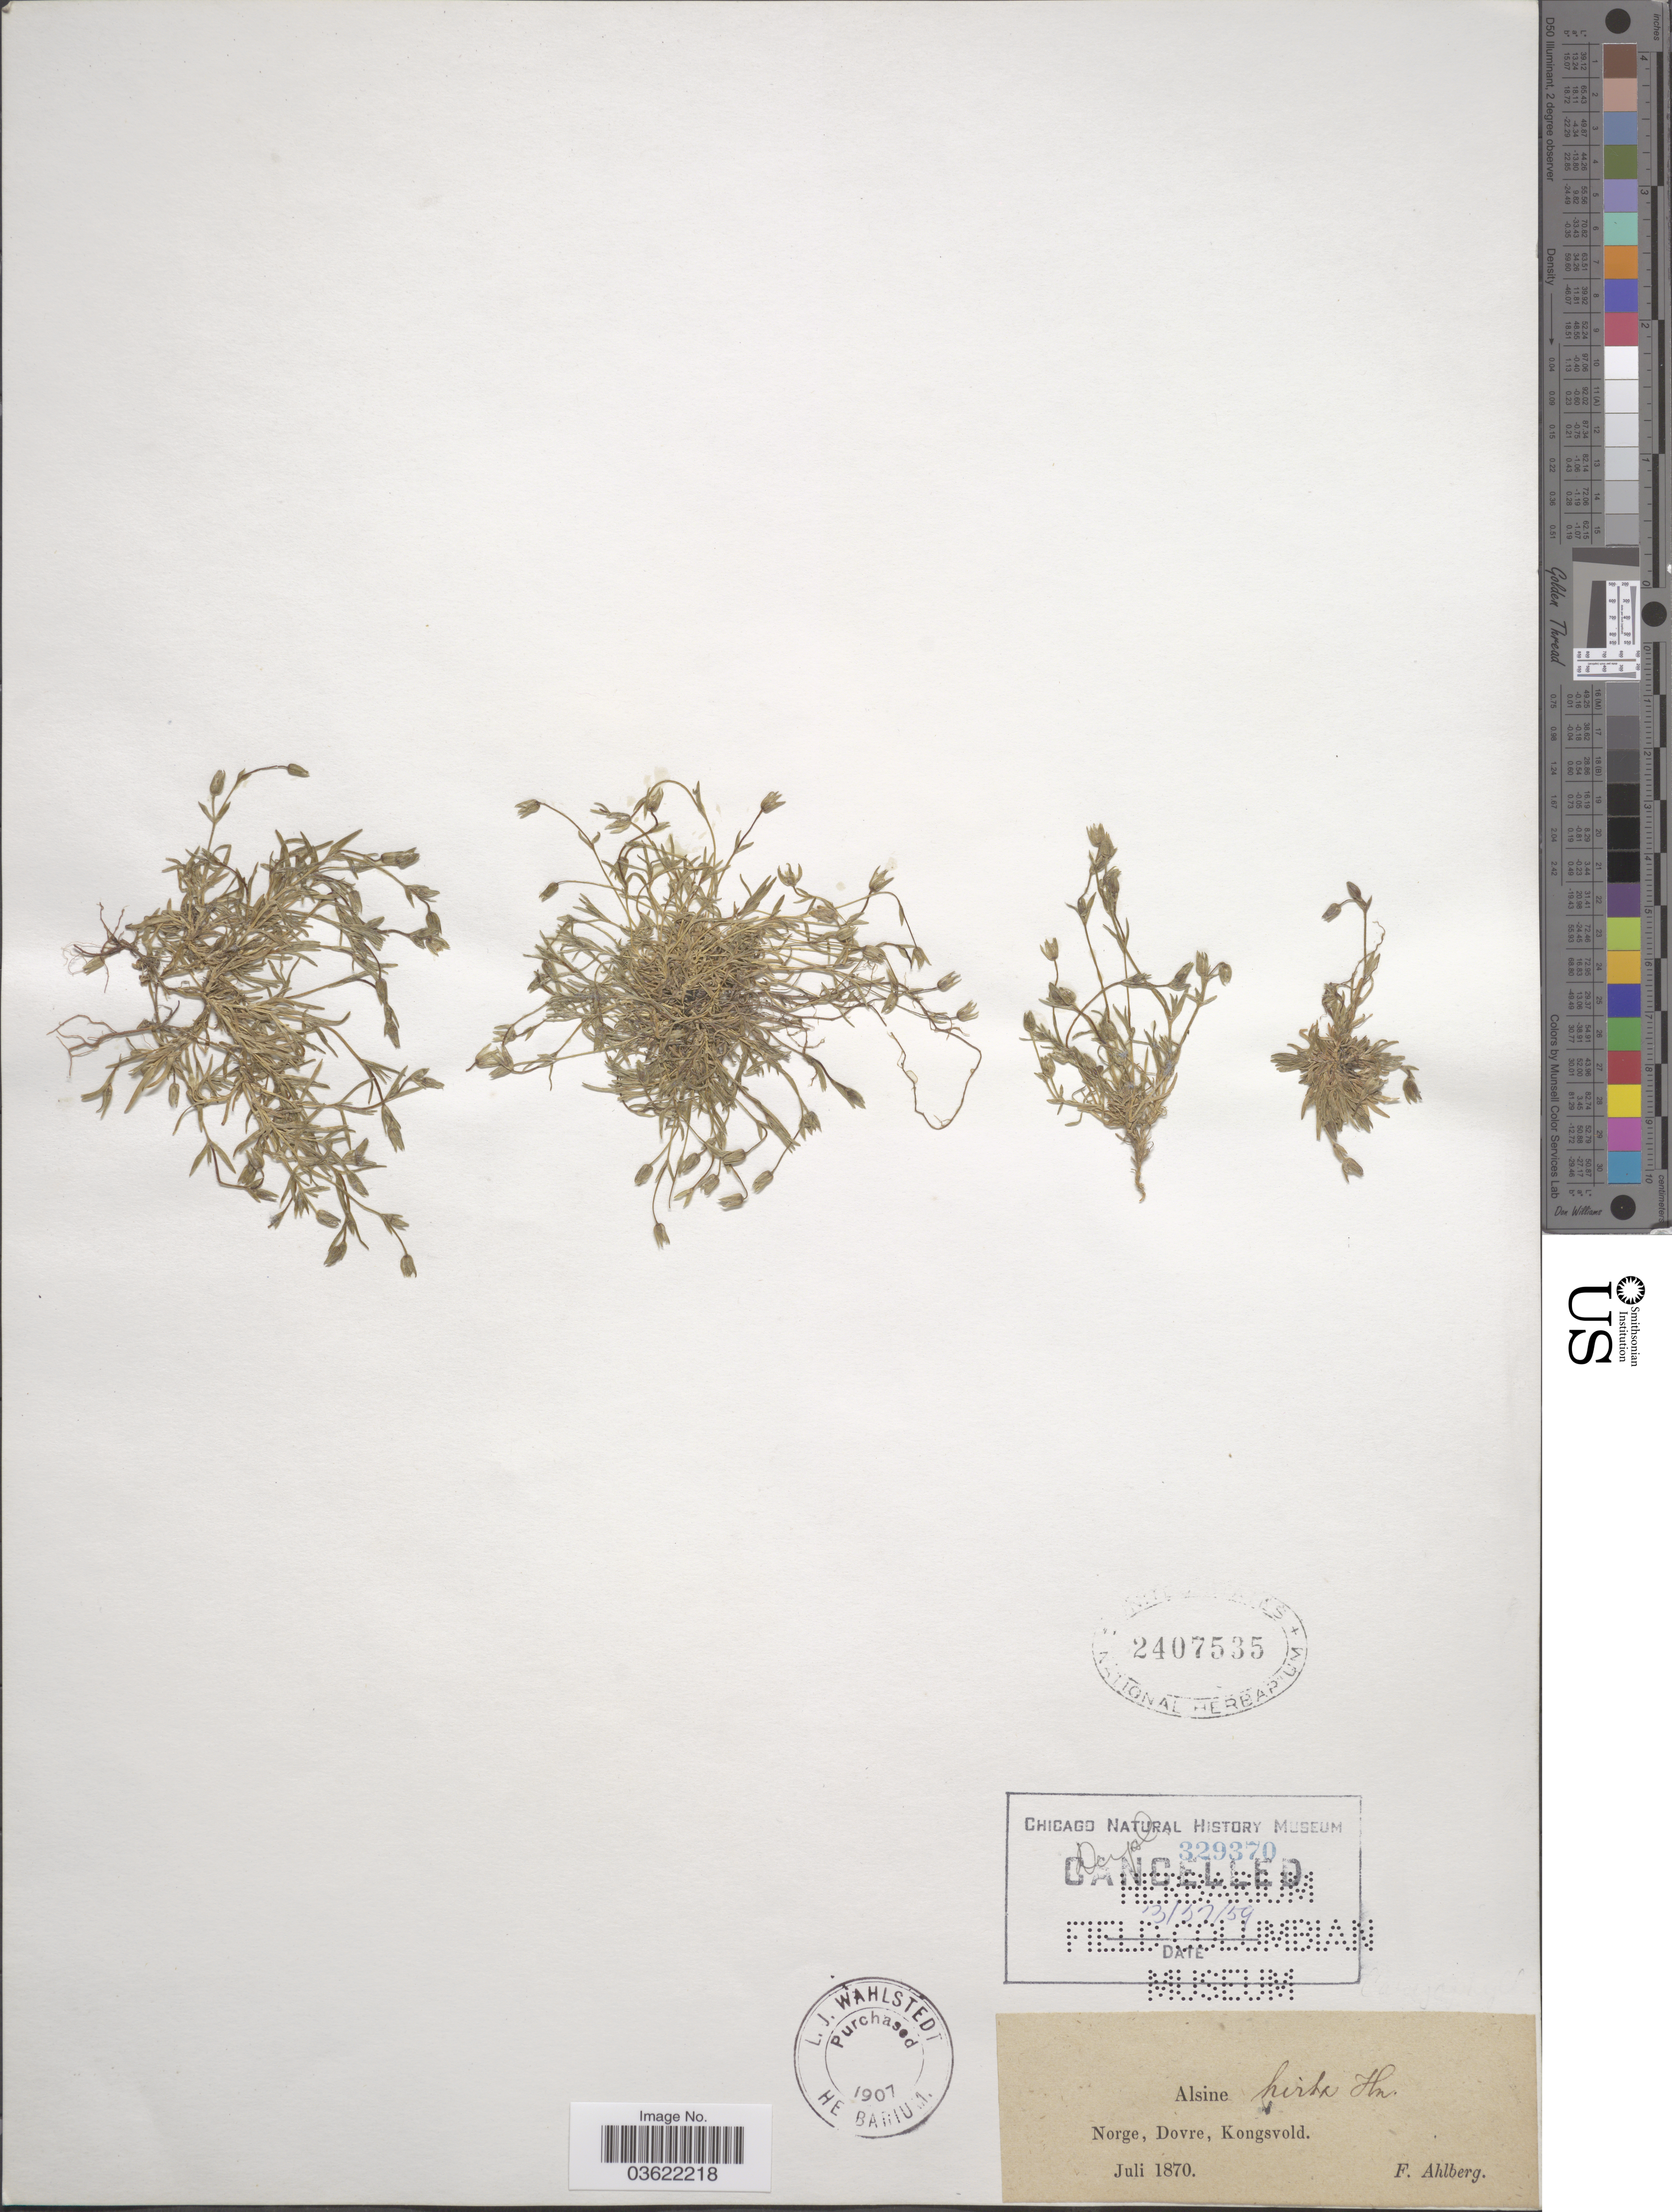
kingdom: Plantae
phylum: Tracheophyta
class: Magnoliopsida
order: Caryophyllales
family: Caryophyllaceae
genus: Arenaria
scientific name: Arenaria hirta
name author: Wormsk.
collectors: F. Ahlberg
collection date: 1870-07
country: Norway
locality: Norge, dovre, Kongsvold.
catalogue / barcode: US 2407535